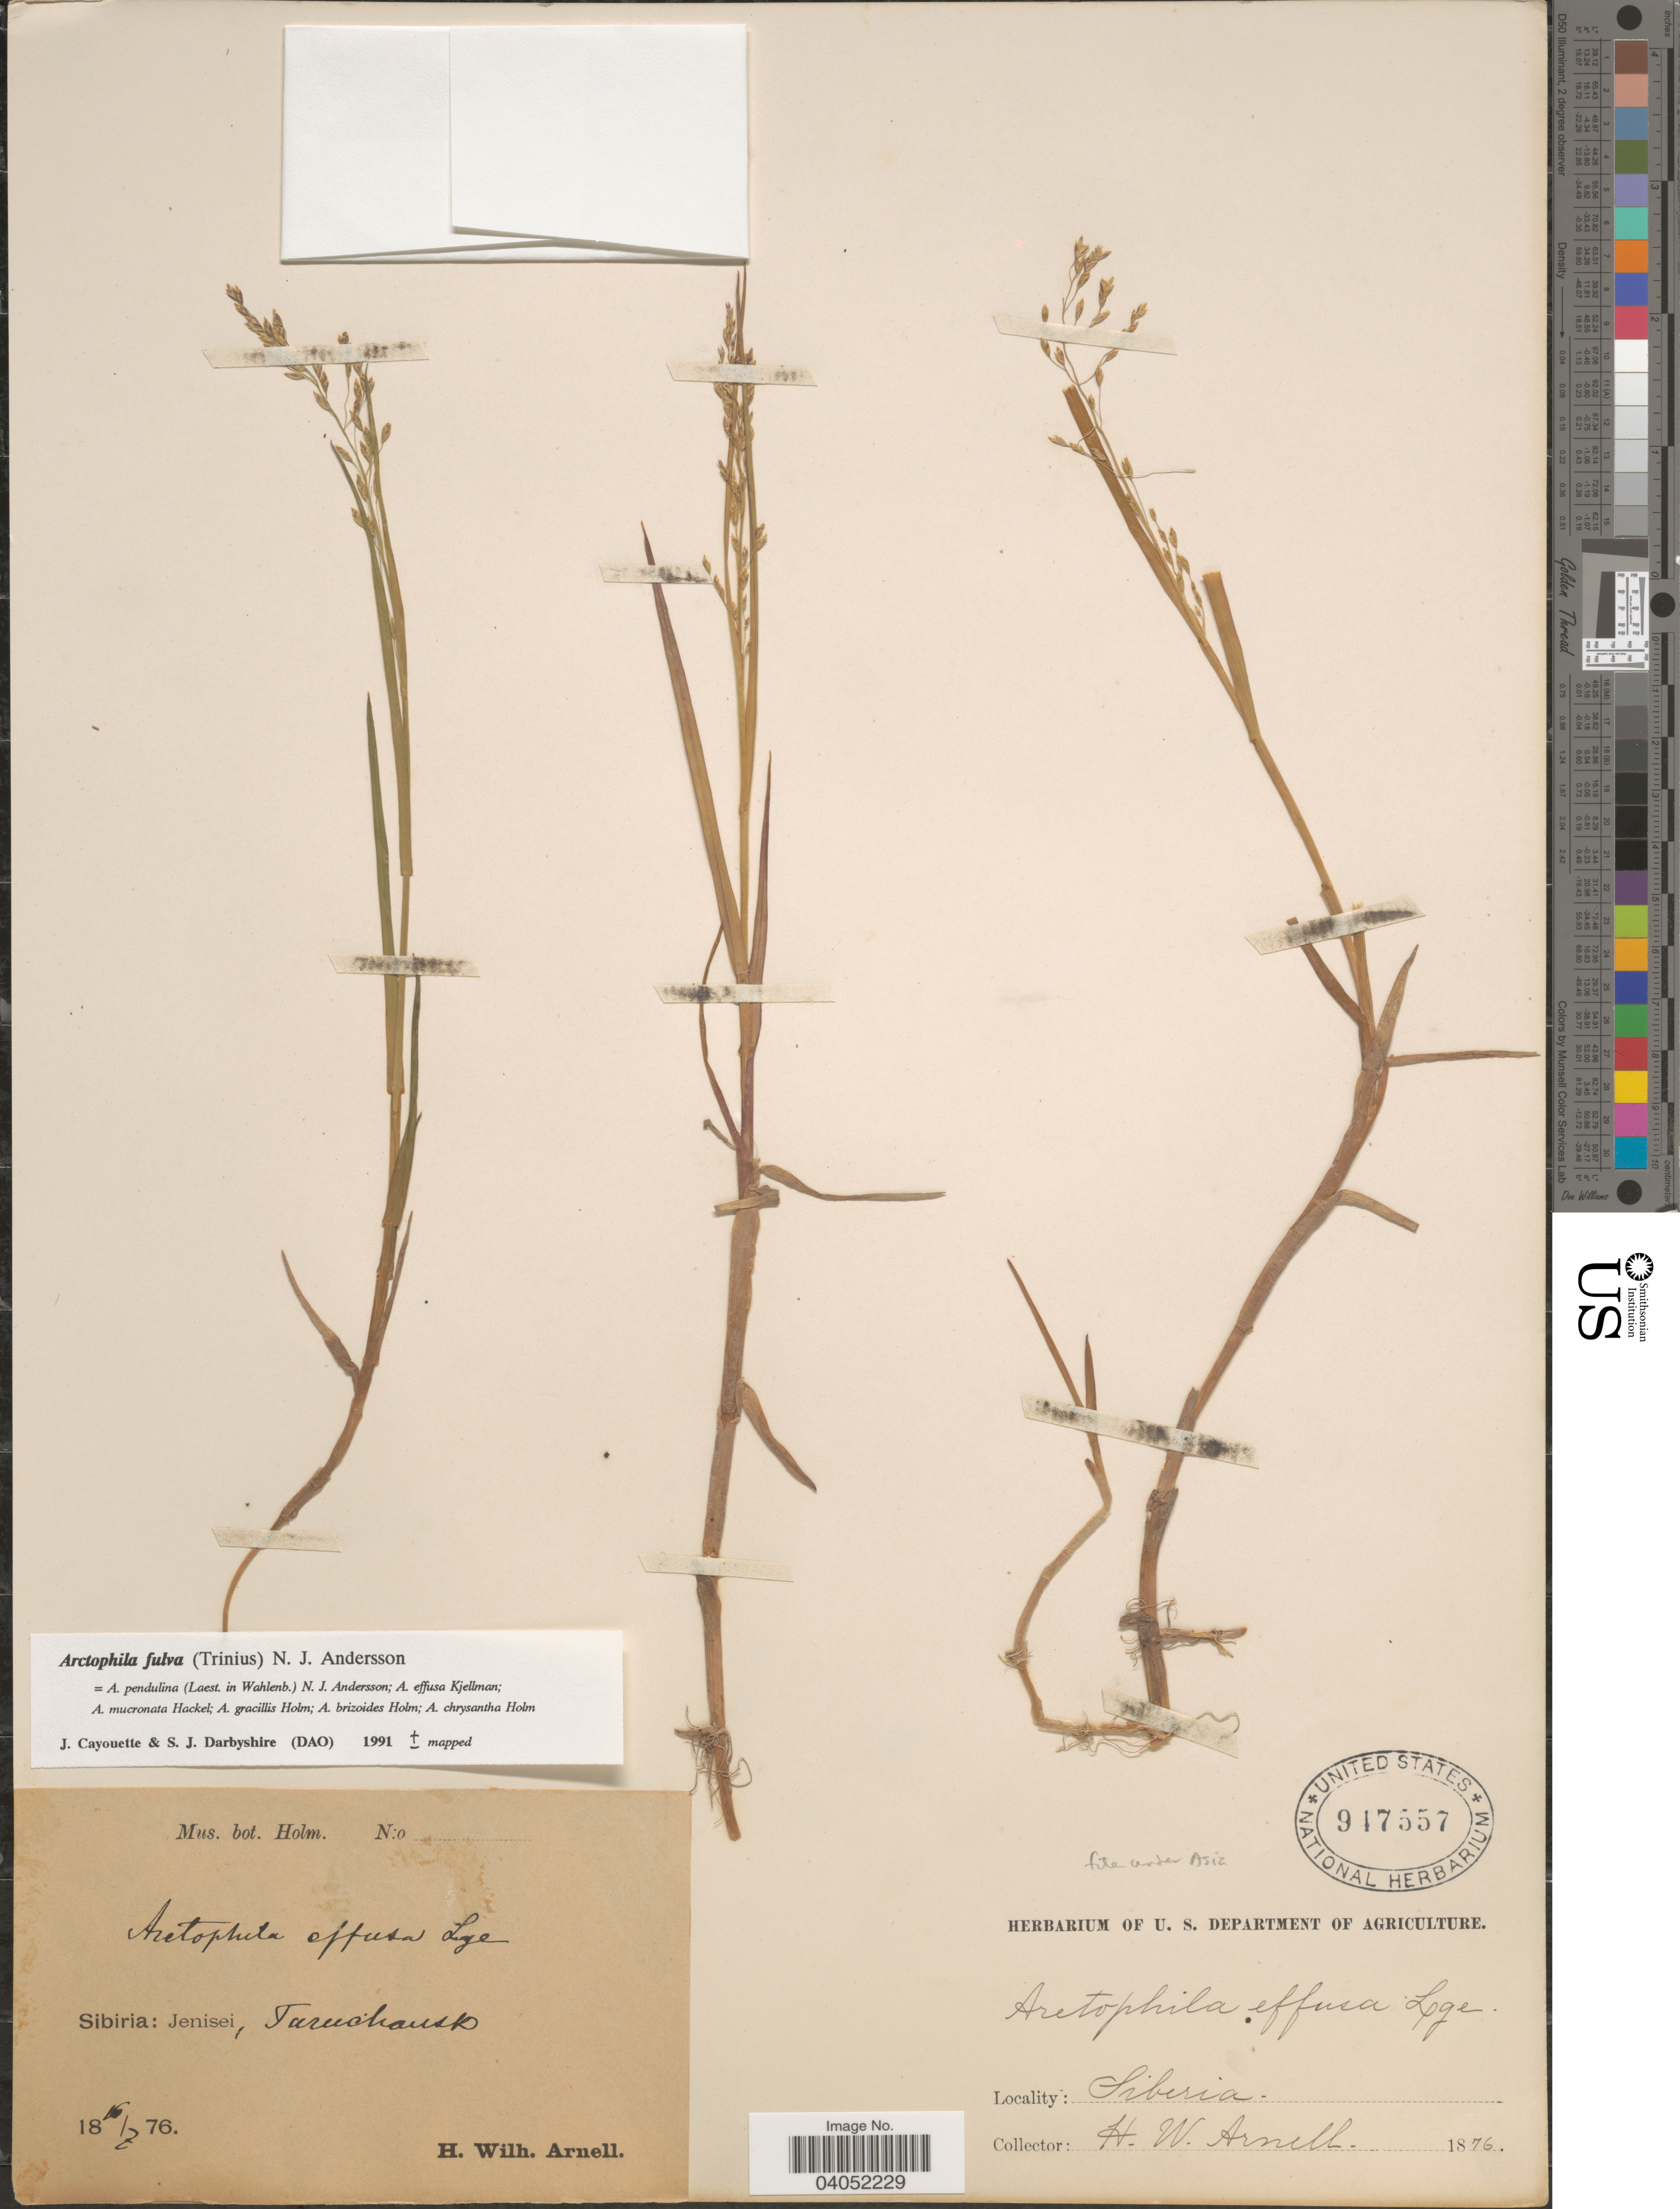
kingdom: Plantae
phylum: Tracheophyta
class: Liliopsida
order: Poales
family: Poaceae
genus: Arctophila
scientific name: Arctophila fulva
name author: (Trin.) Andersson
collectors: H. W. Arnell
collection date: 1876-07-16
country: Russian Federation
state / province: Krasnoyarsk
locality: Sibiria: Jenisei, Turukhansk.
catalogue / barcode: US 947557